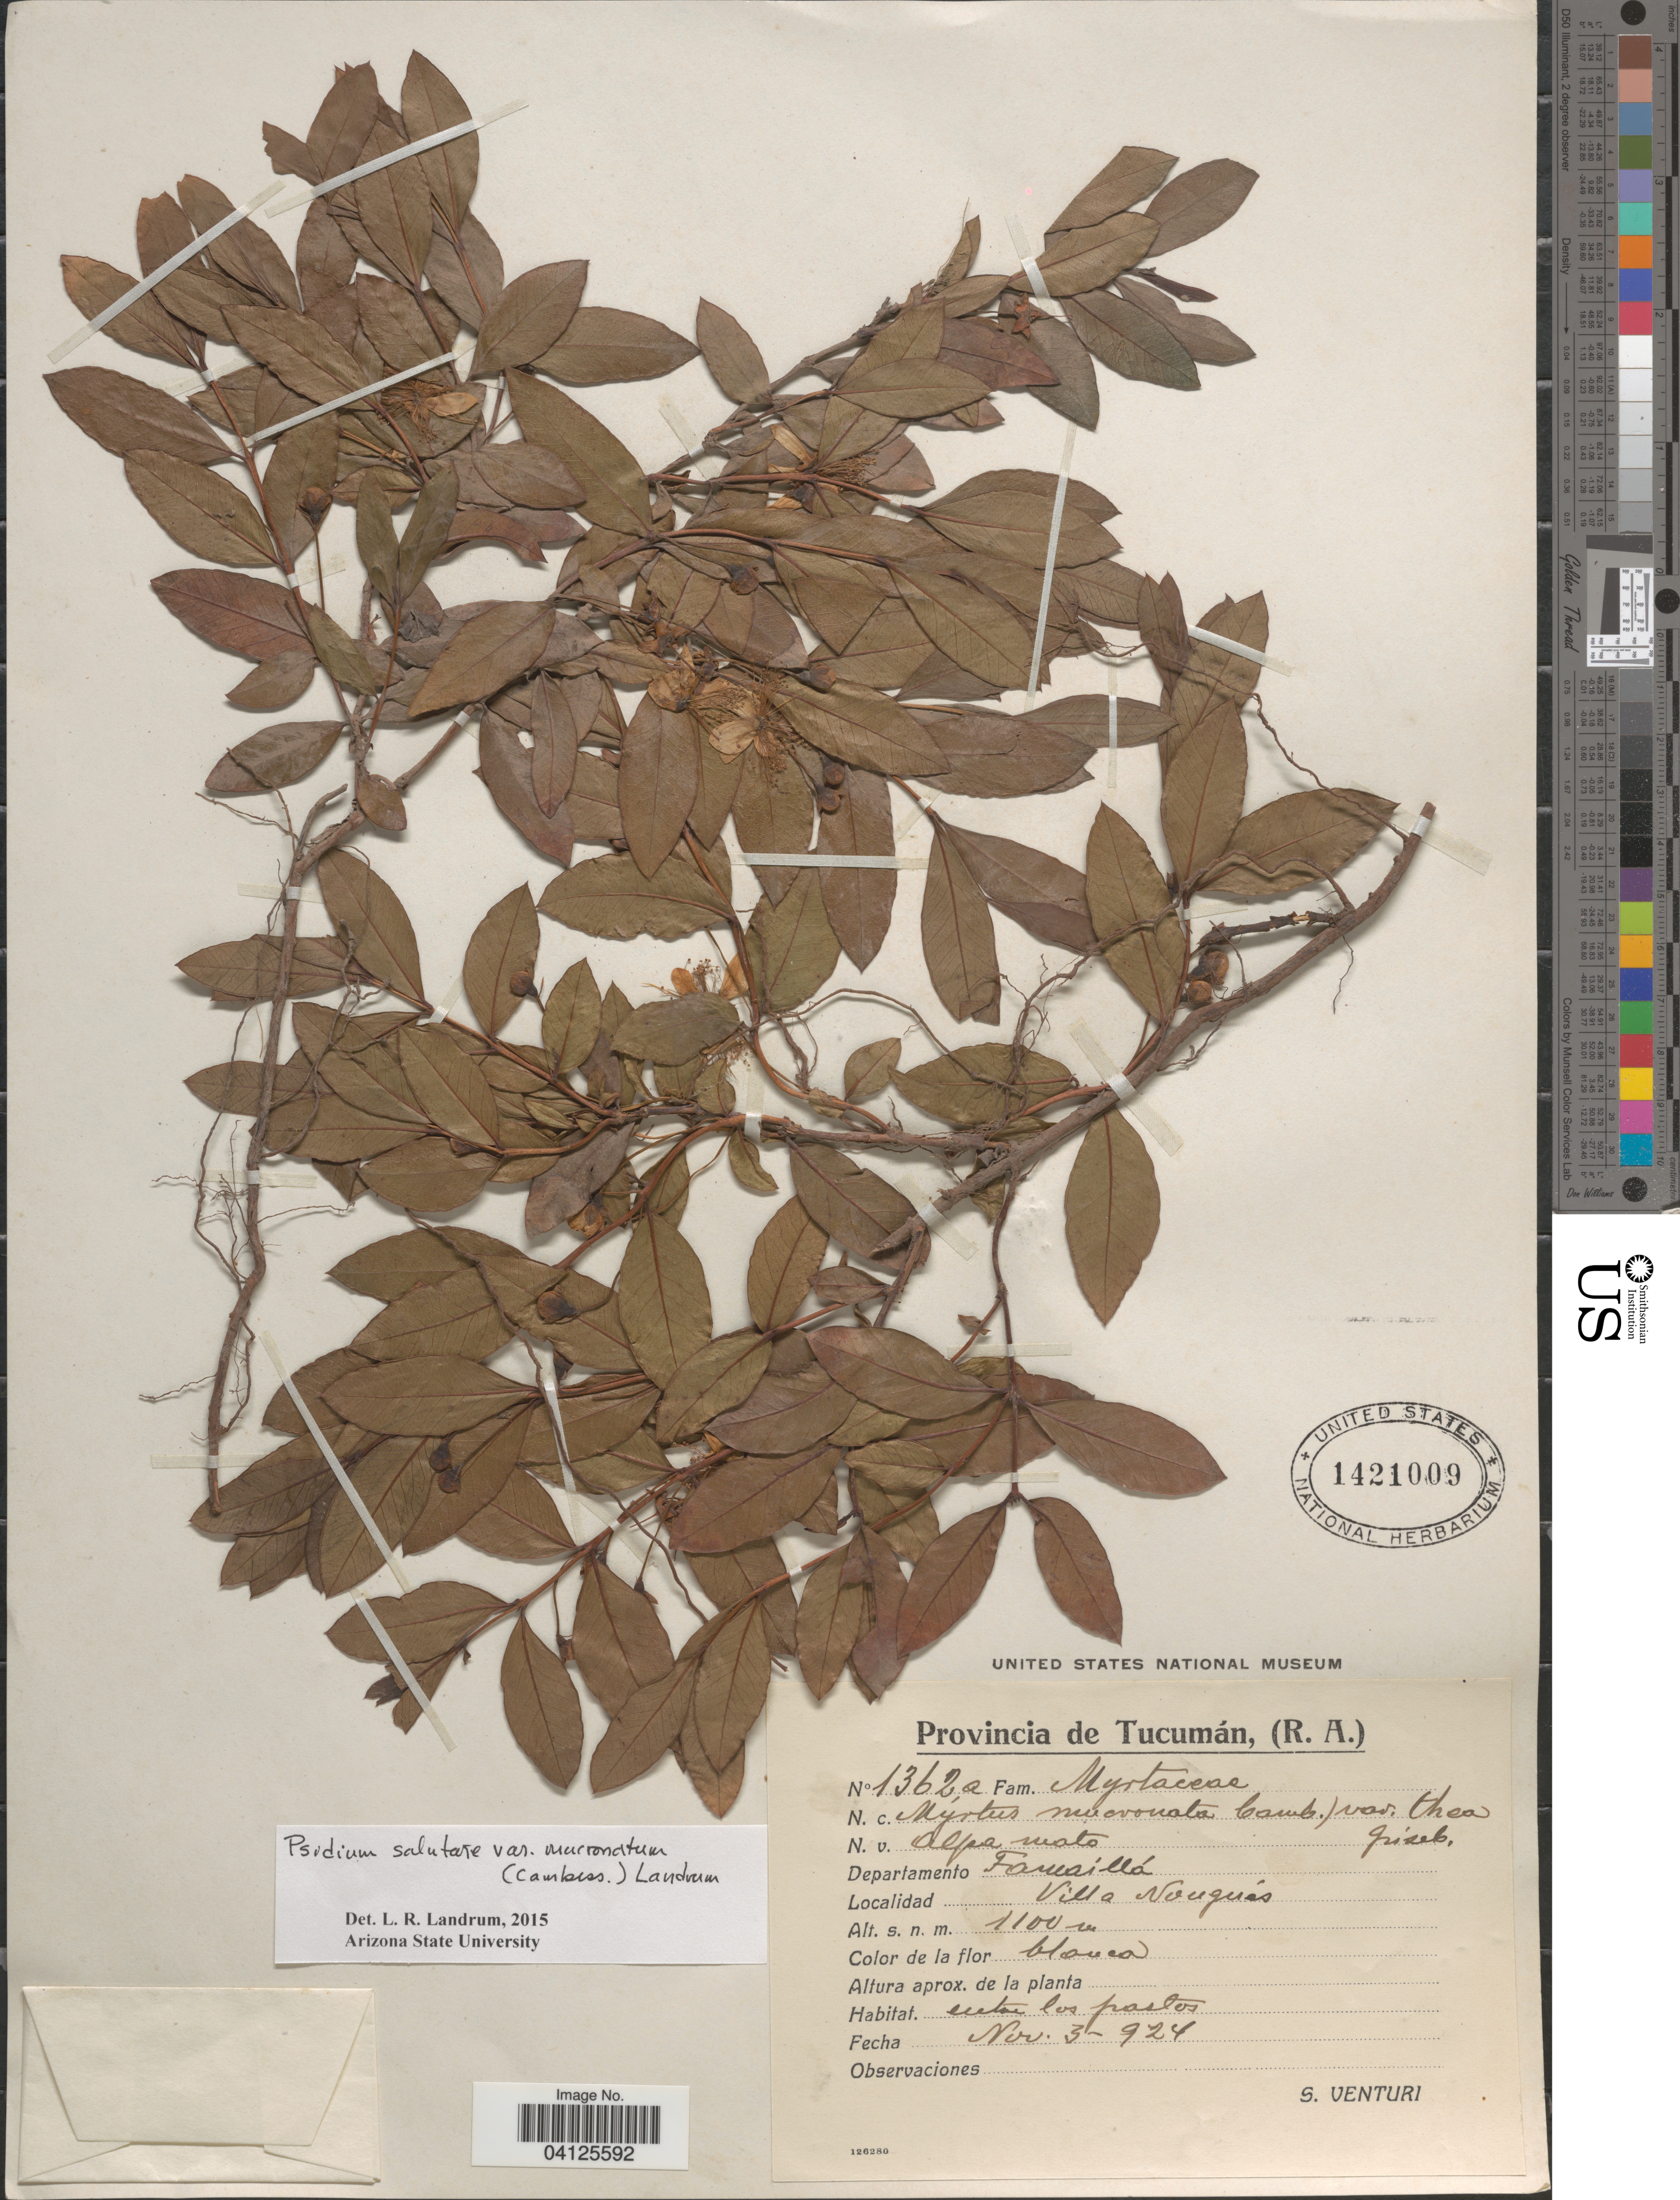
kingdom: Plantae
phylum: Tracheophyta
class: Magnoliopsida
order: Myrtales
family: Myrtaceae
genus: Psidium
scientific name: Psidium salutare var. mucronatum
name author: (Cambess.) Landrum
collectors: S. Venturi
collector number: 1362a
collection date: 1924-11-03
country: Argentina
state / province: Tucuman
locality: Departamento Famaillá. Villa Nougués.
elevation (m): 1100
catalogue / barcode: US 1421009